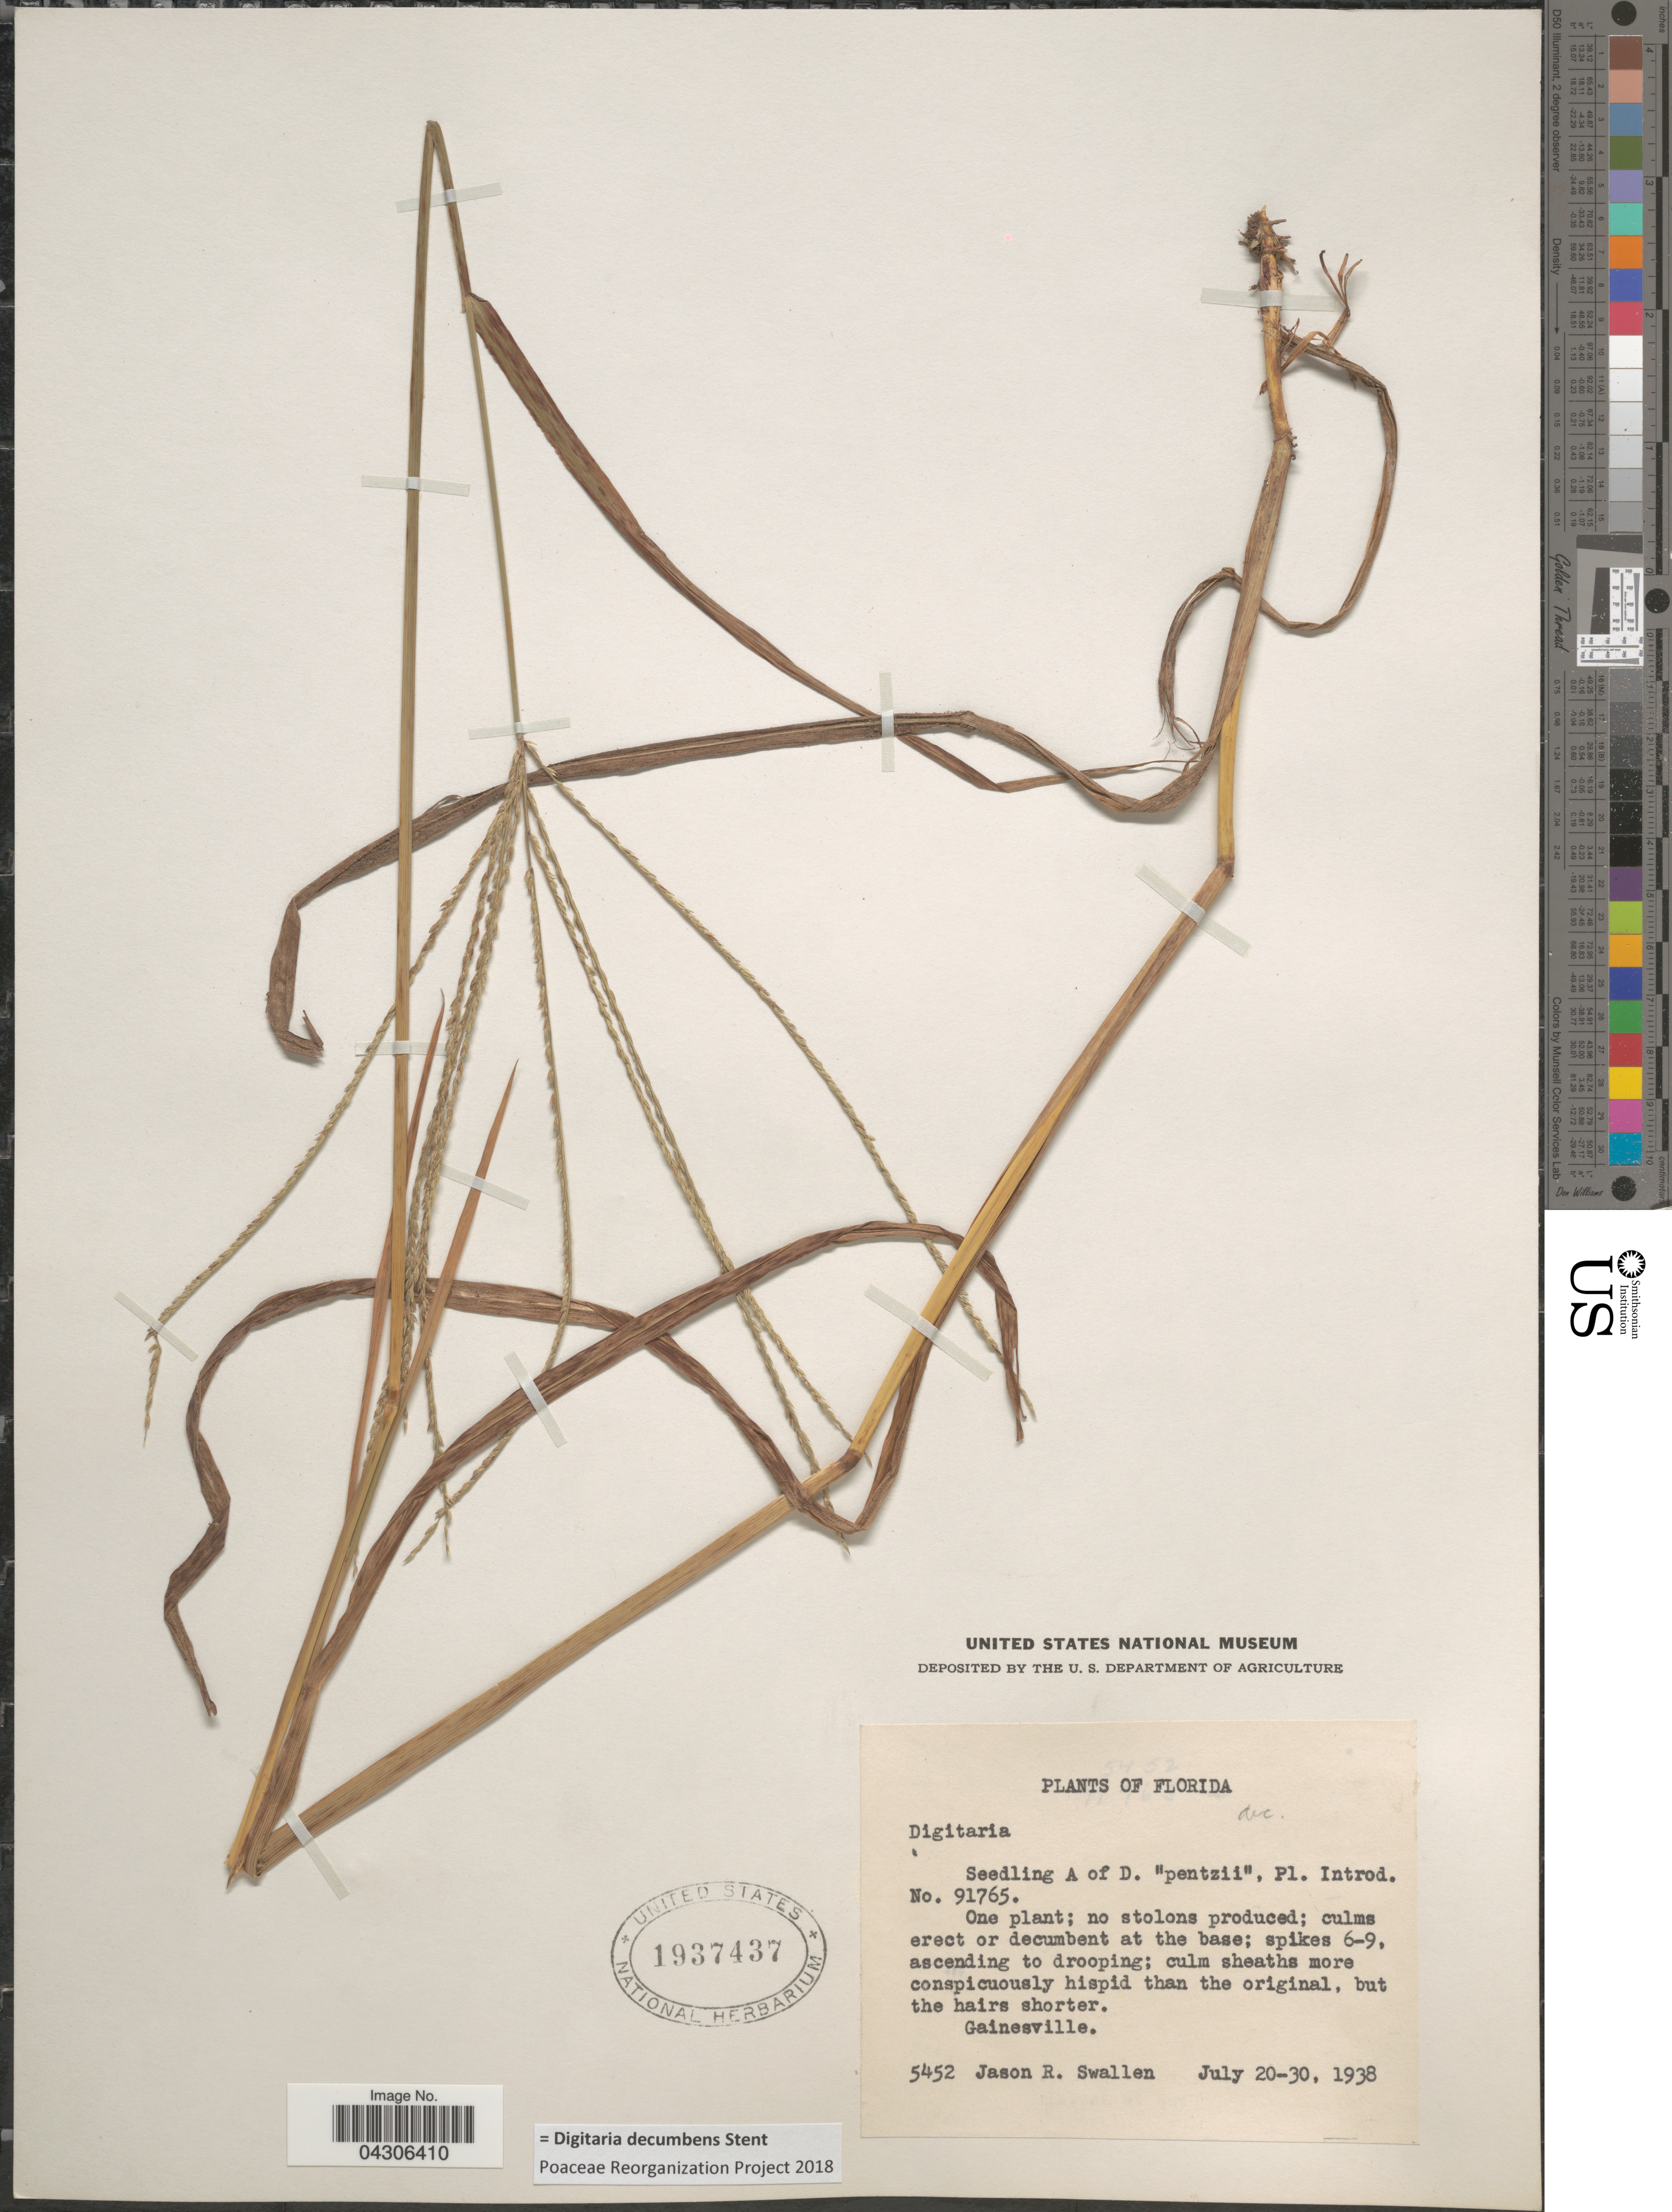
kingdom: Plantae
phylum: Tracheophyta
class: Liliopsida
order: Poales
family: Poaceae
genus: Digitaria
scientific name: Digitaria decumbens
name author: Stent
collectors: J. R. Swallen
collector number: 5452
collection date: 1938-07-20/1938-07-30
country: United States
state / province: Florida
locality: Gainesville.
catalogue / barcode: US 1937437